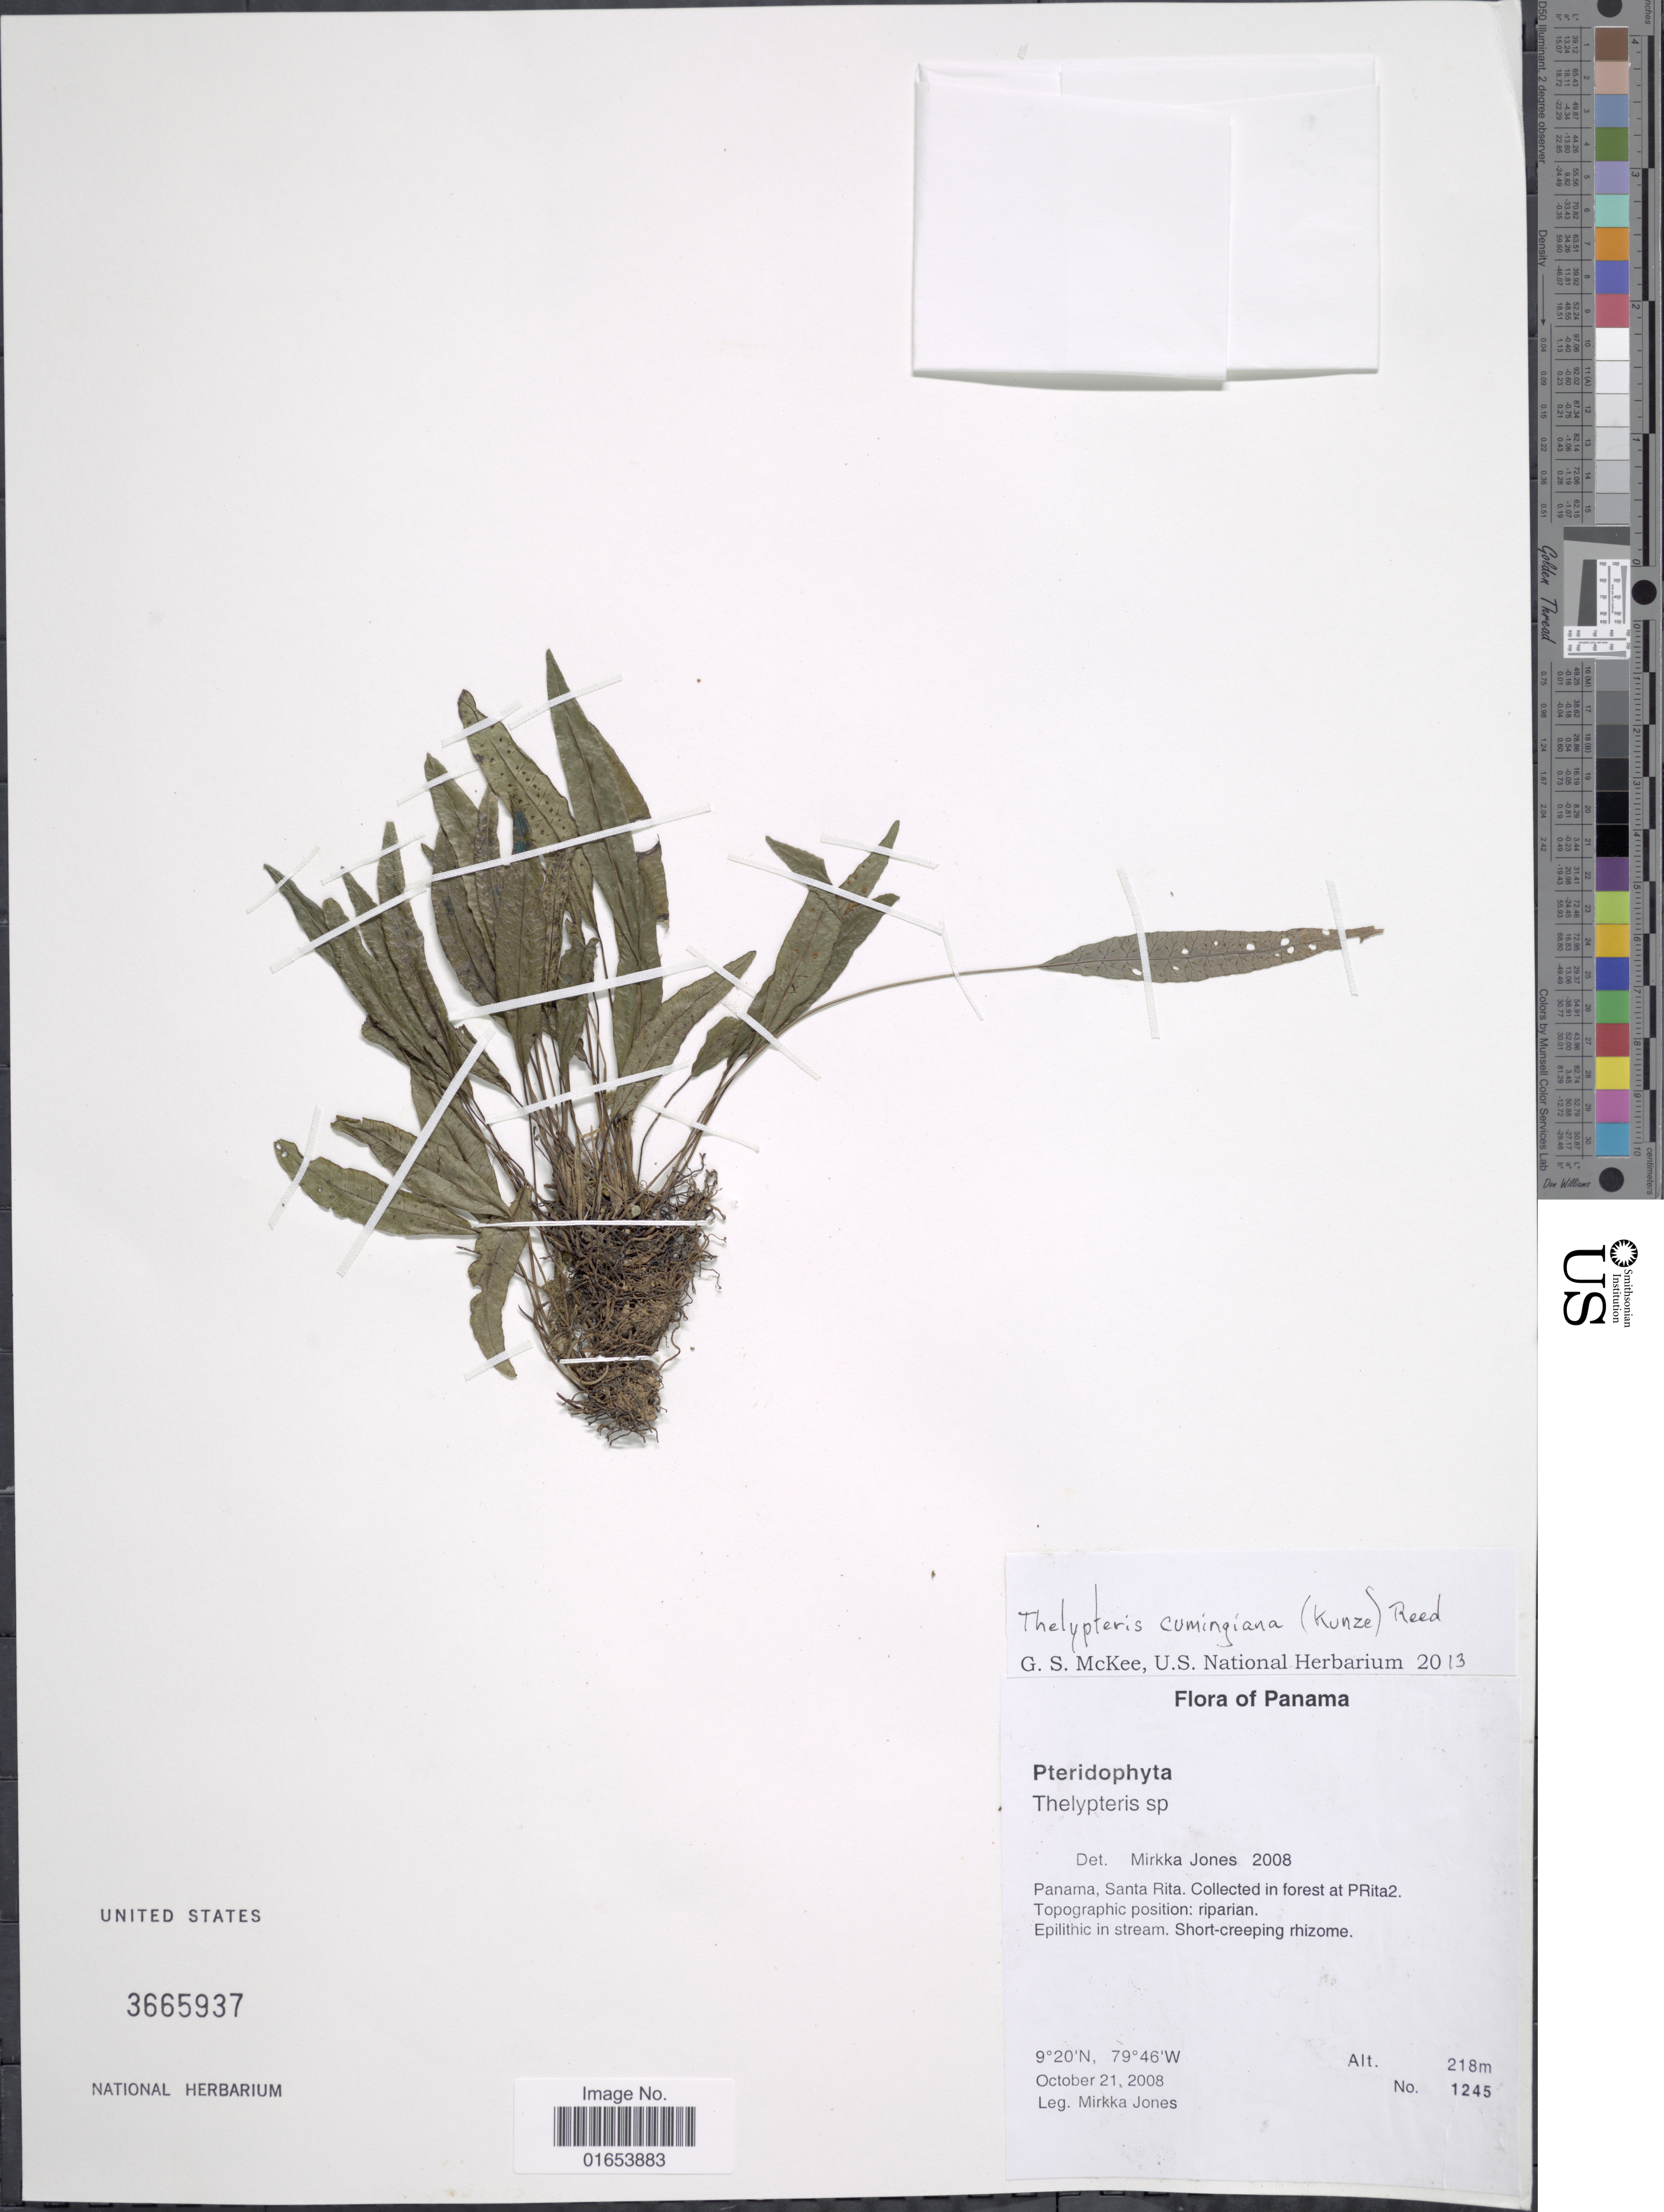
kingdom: Plantae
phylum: Tracheophyta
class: Polypodiopsida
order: Polypodiales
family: Thelypteridaceae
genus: Goniopteris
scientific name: Goniopteris cumingiana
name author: (Kunze) de Jonch. & Sen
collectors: M. Jones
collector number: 1245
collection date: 2008-10-21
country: Panama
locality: Panama, Santa Rita, collected in forest at PRita2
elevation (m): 218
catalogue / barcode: US 3665937